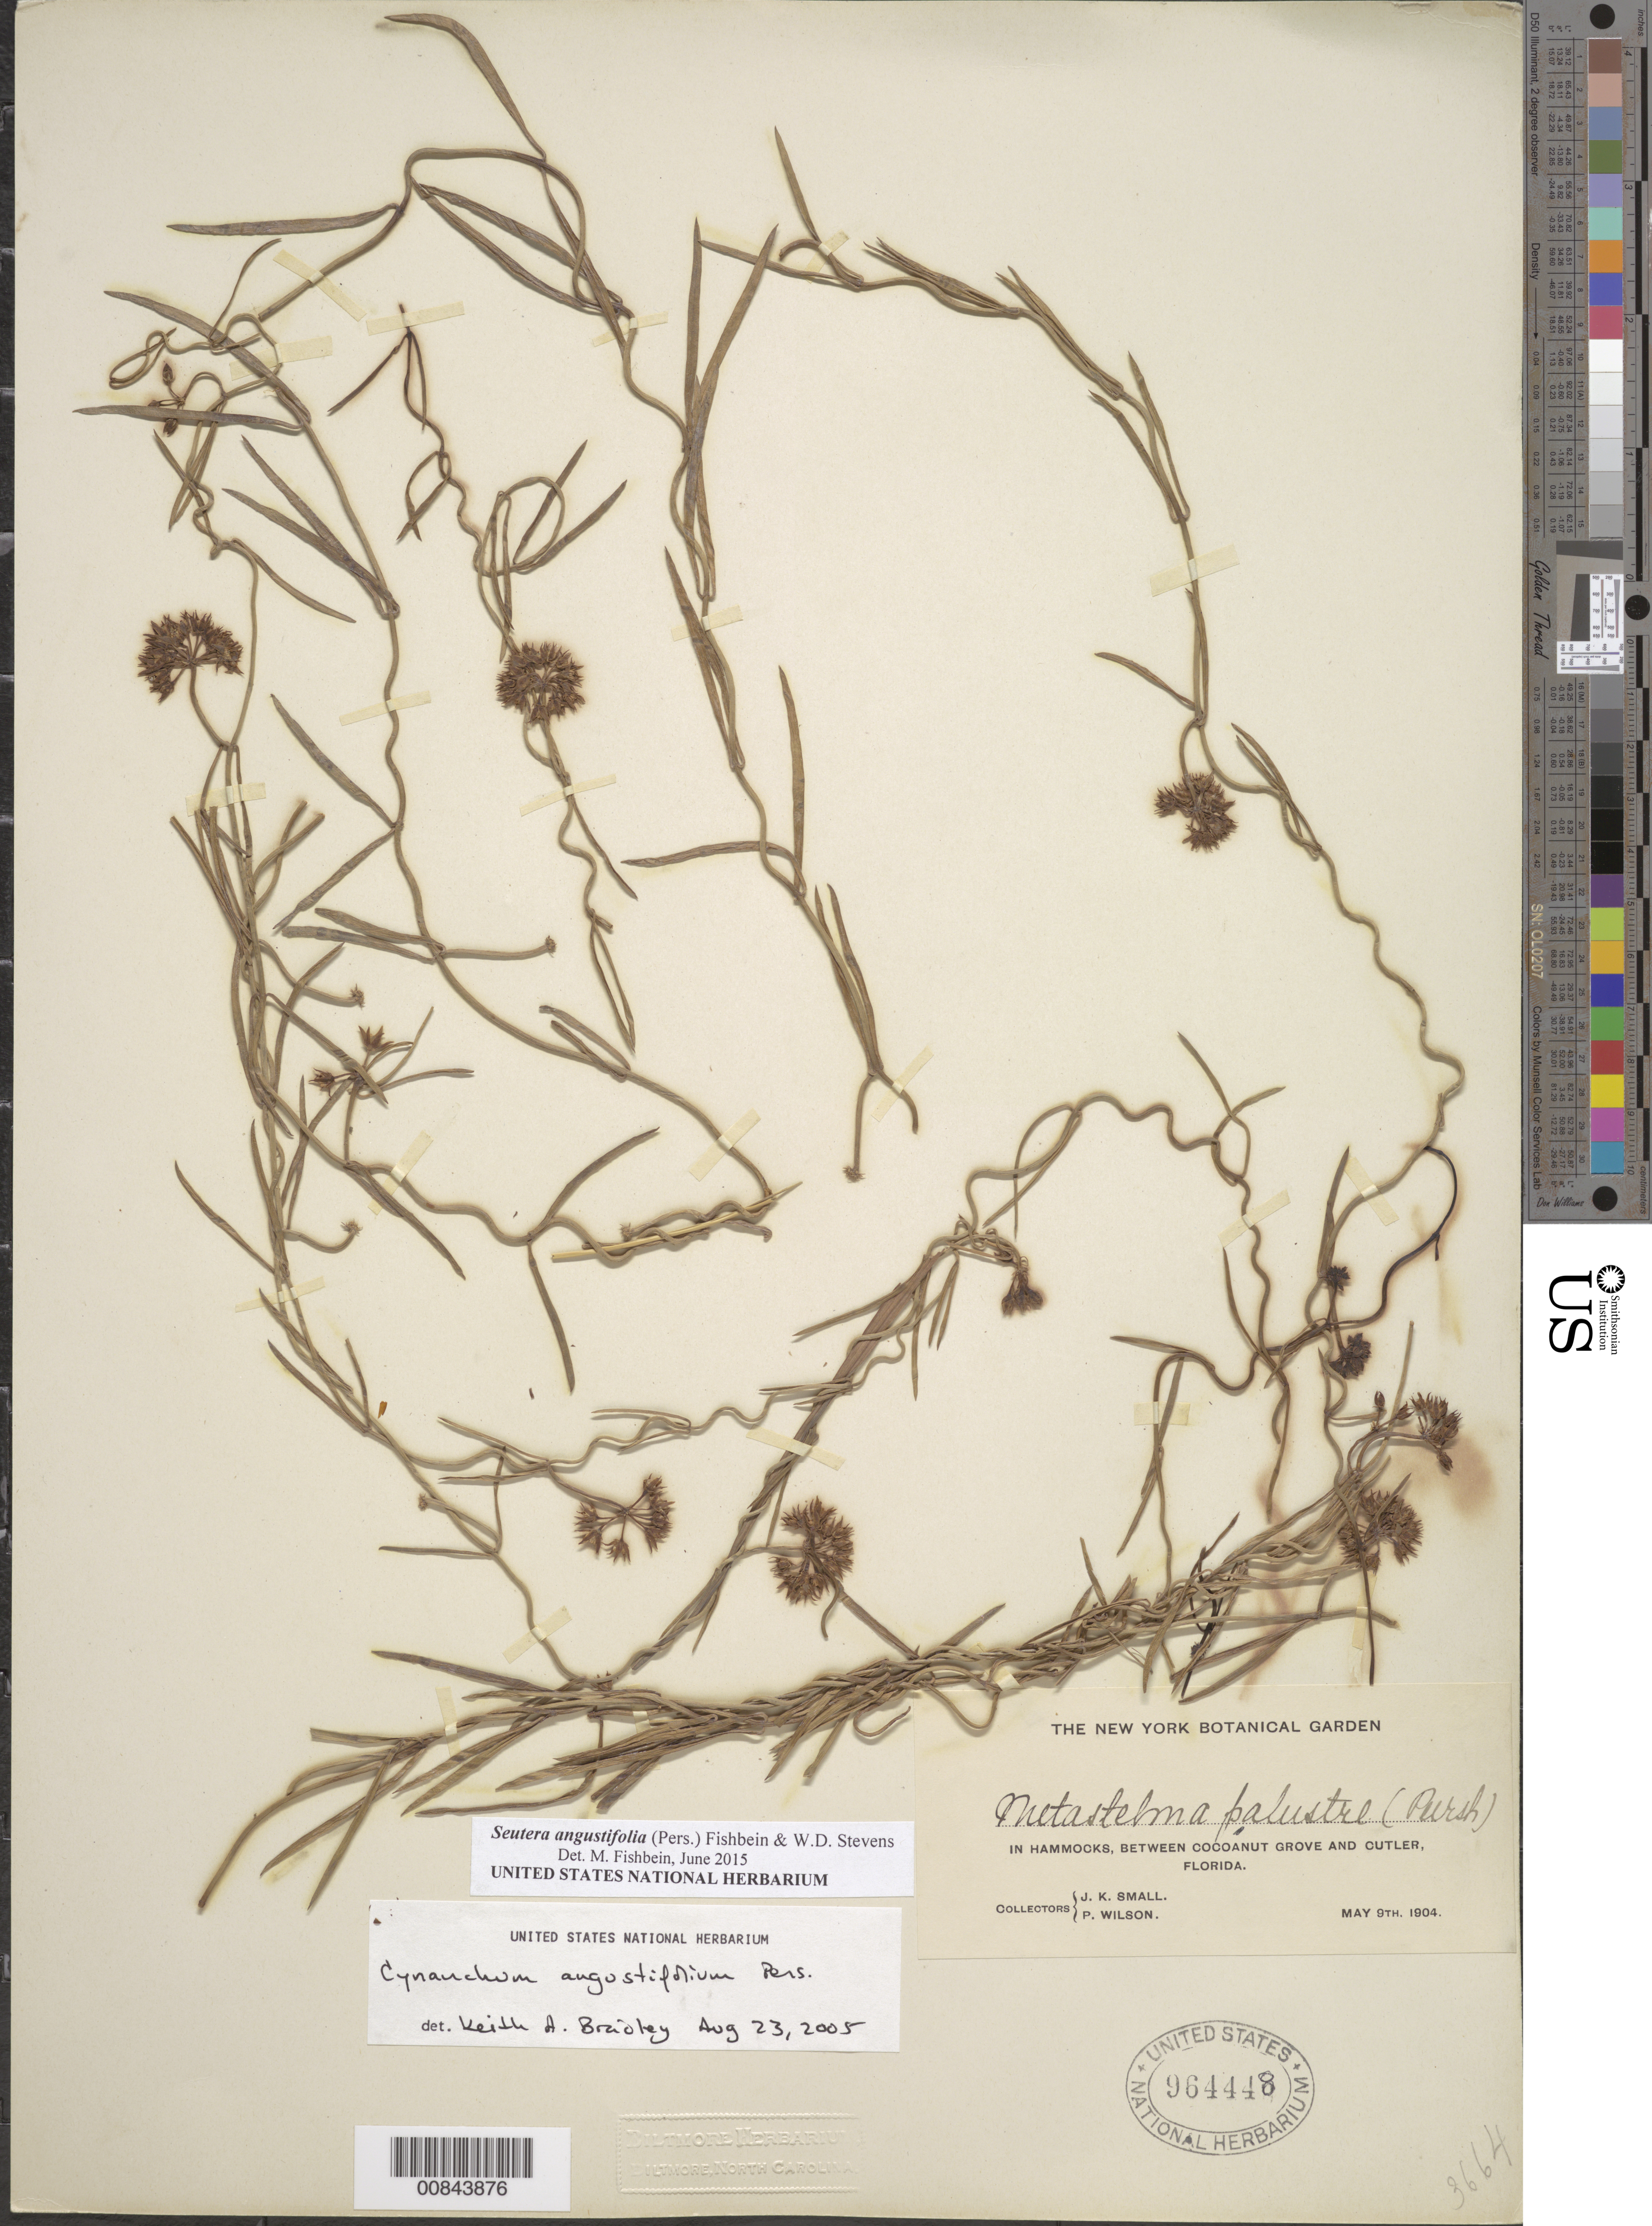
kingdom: Plantae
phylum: Tracheophyta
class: Magnoliopsida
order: Gentianales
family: Apocynaceae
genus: Seutera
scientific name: Seutera angustifolia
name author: Fishbein & W.D. Stevens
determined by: Fishbein, M.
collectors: J. K. Small & P. Wilson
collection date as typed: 09 May 1904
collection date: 1904-05-09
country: United States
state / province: Florida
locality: In hammocks between Cocoanut Grove and Cutler.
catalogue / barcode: US 964448